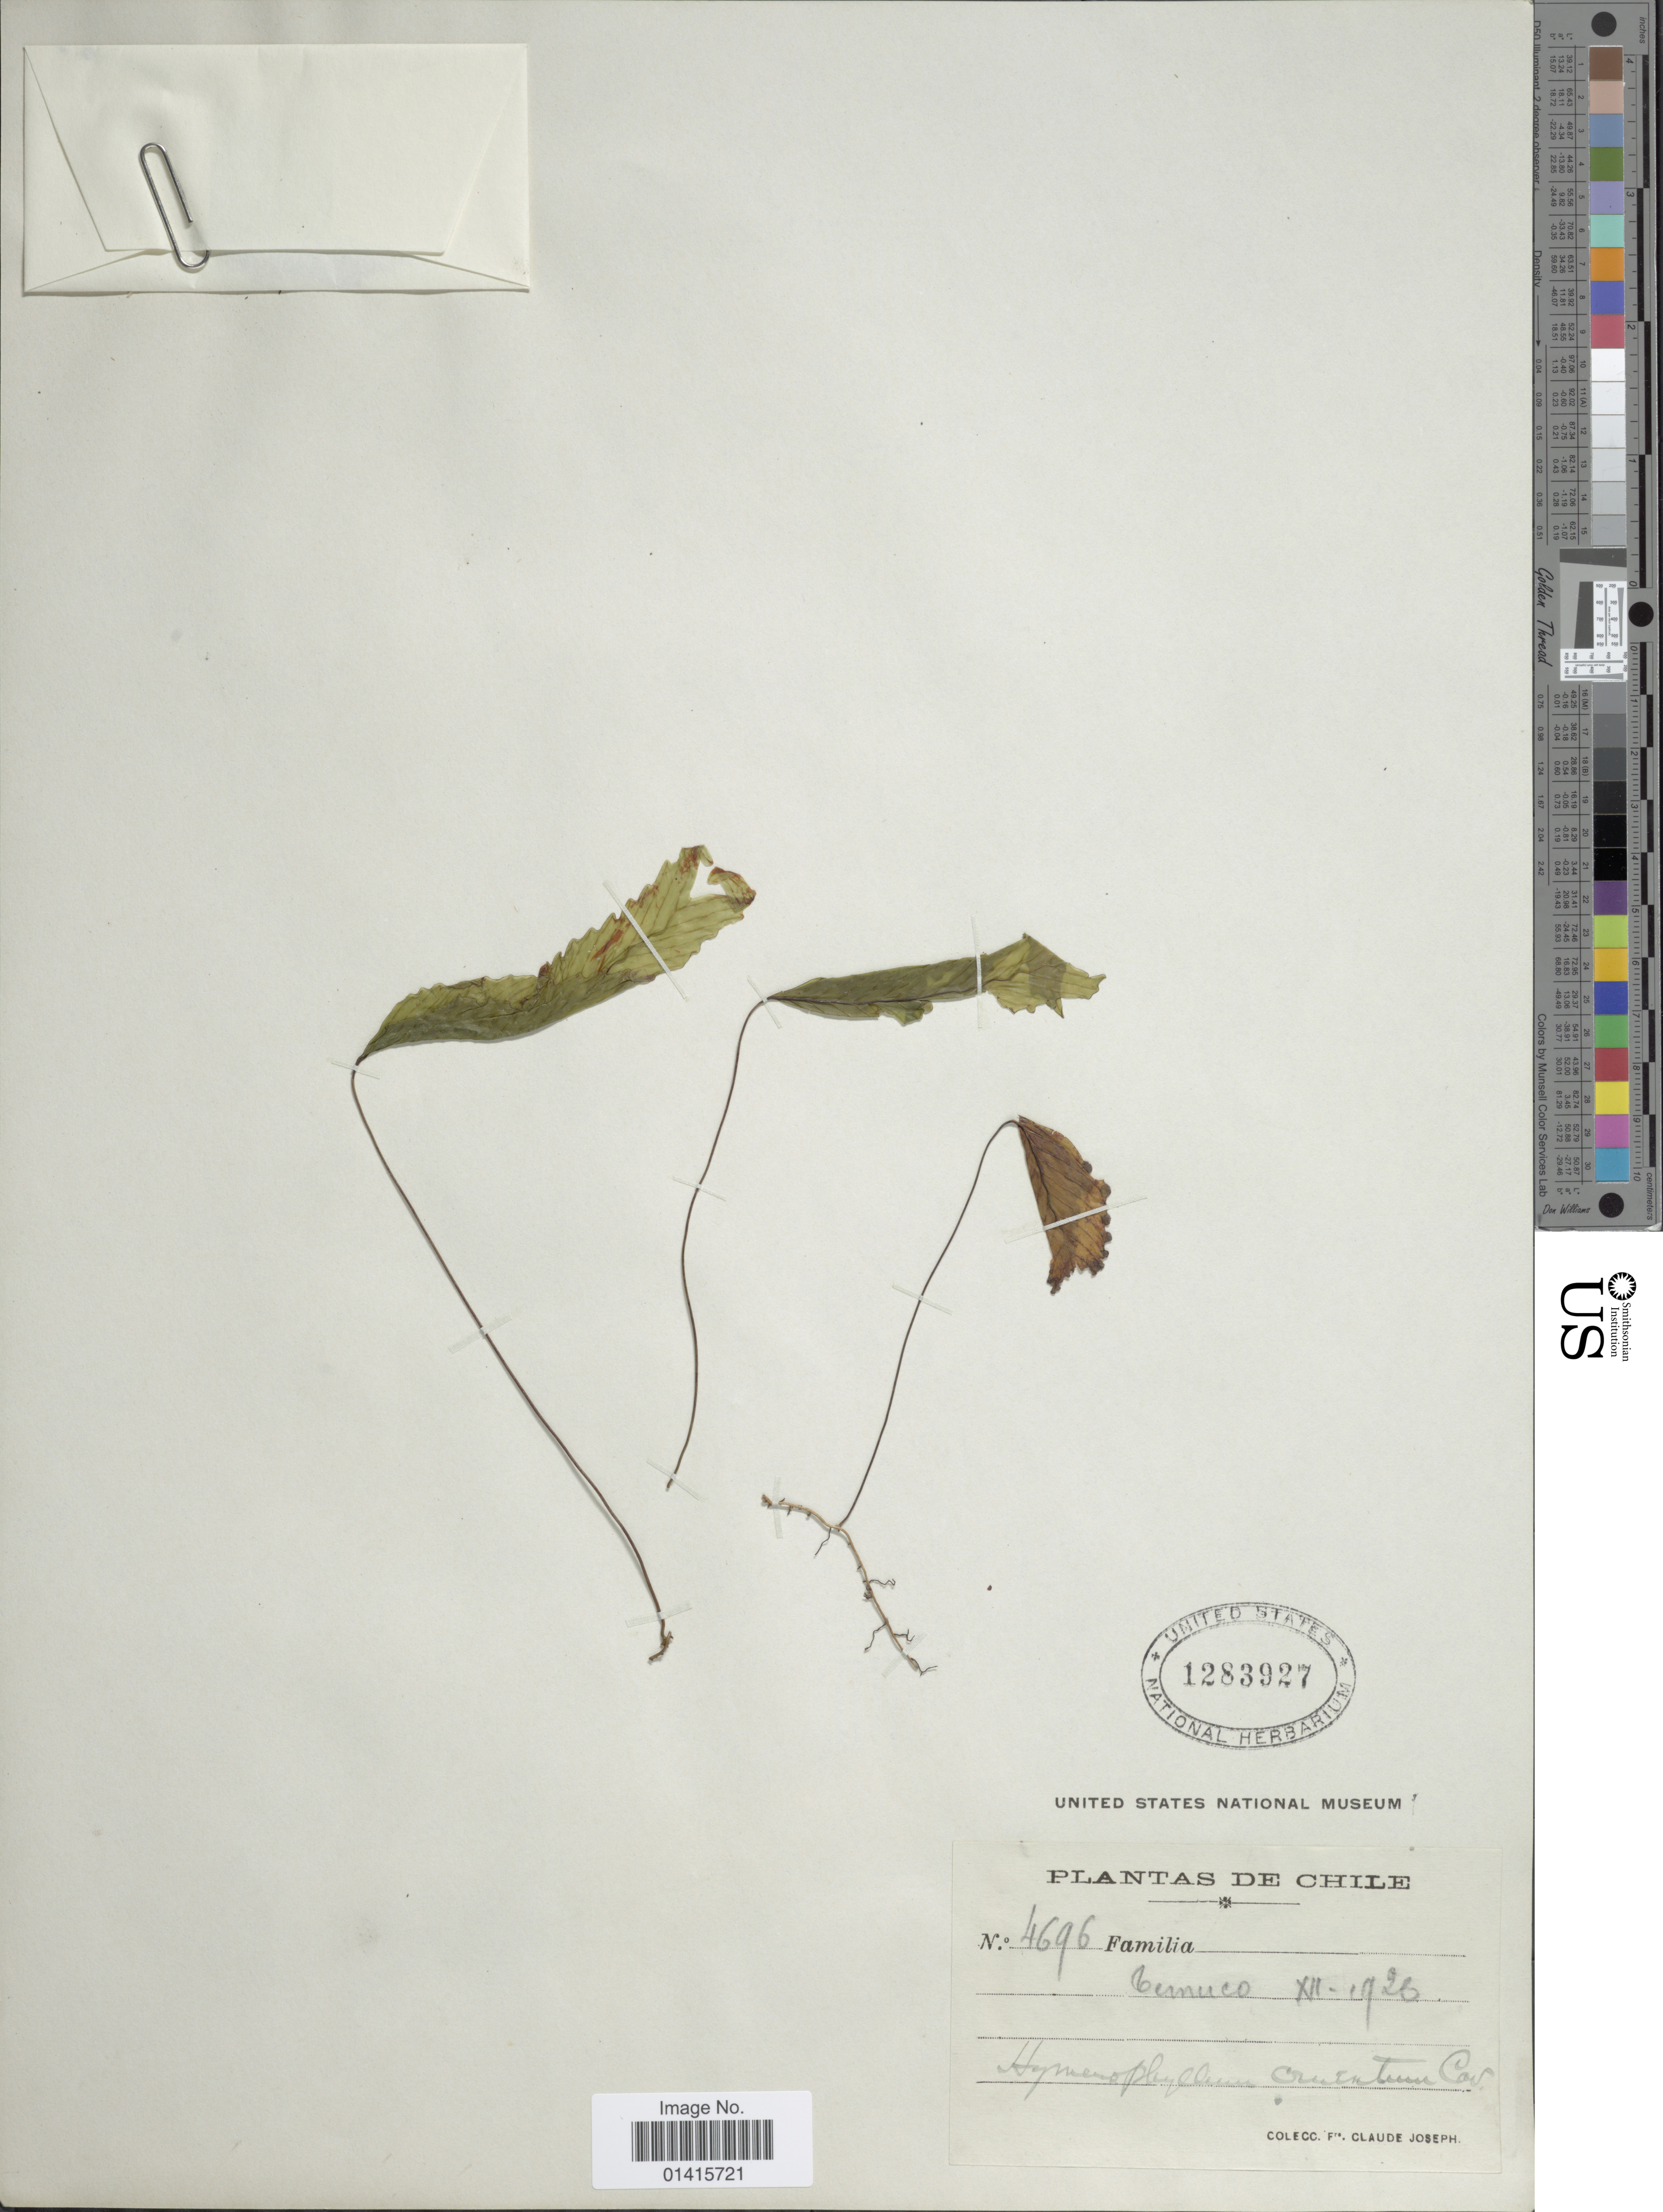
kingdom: Plantae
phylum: Tracheophyta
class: Polypodiopsida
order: Hymenophyllales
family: Hymenophyllaceae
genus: Hymenophyllum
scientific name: Hymenophyllum cruentum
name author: Cav.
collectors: Frere Claude Joseph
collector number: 4696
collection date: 1926-12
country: Chile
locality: Temuco.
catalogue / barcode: US 1283927